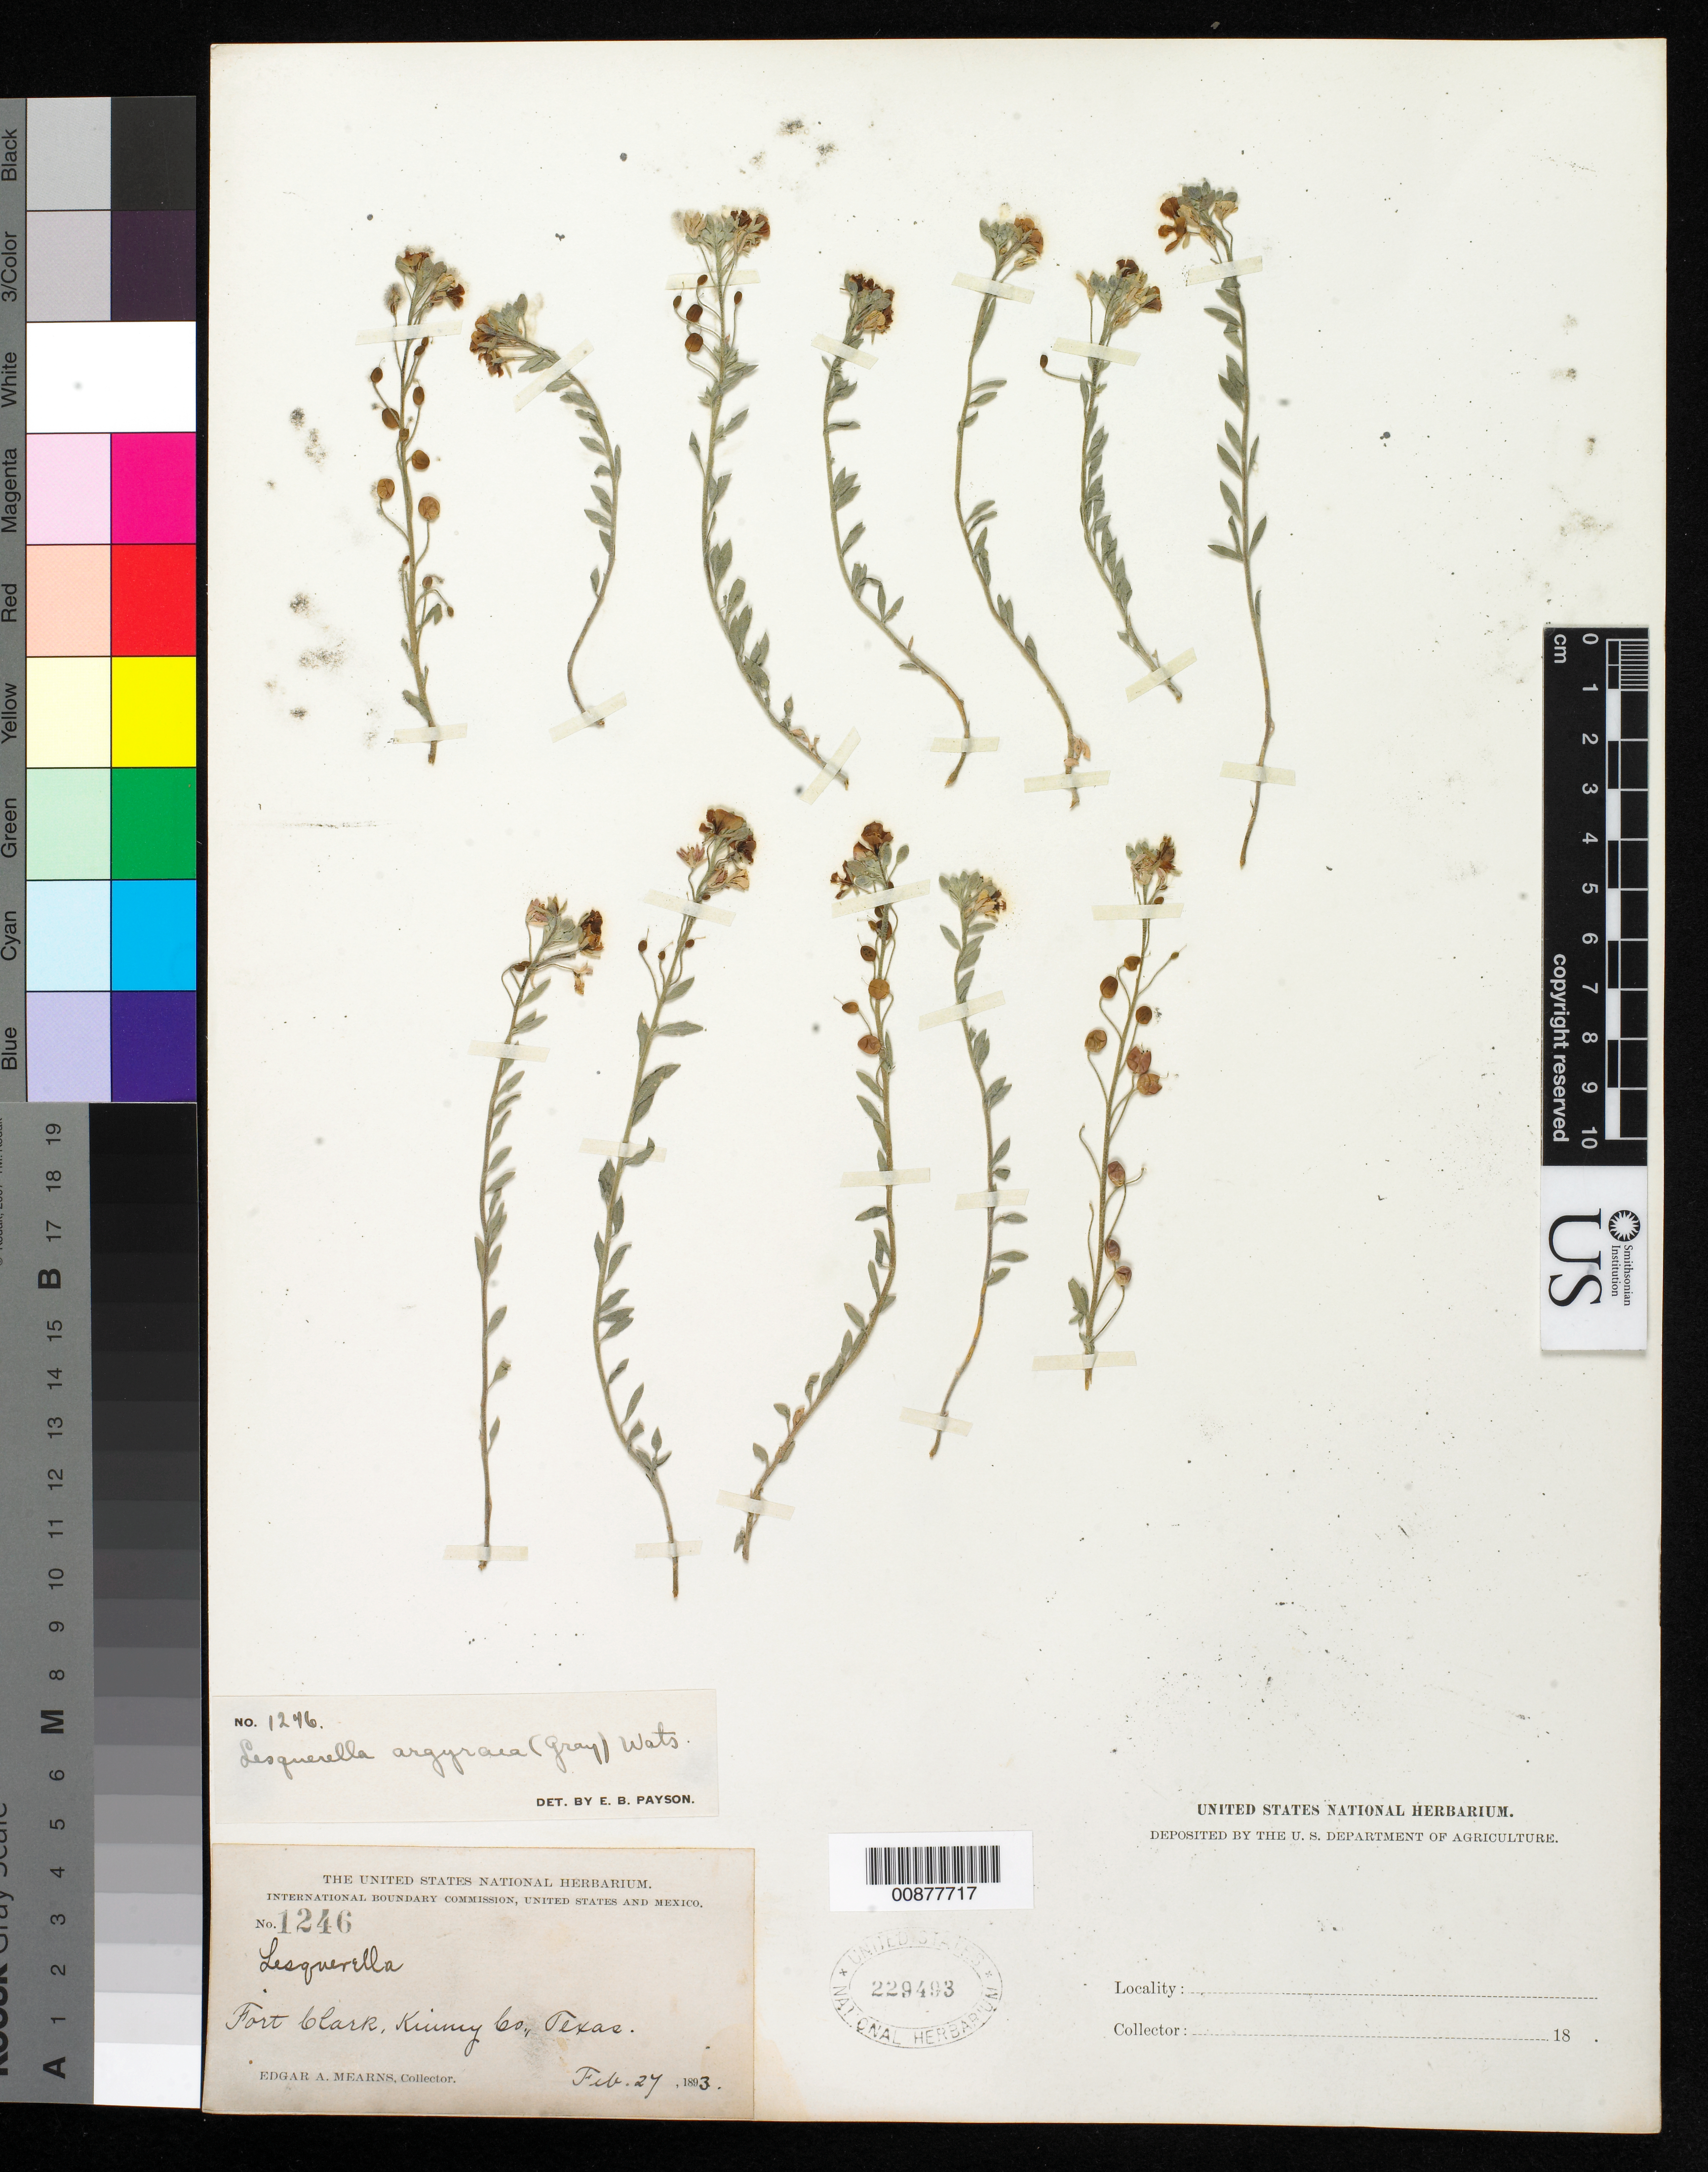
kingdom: Plantae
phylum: Tracheophyta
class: Magnoliopsida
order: Brassicales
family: Brassicaceae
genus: Lesquerella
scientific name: Lesquerella argyraea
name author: (A. Gray) S. Watson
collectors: E. A. Mearns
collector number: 1246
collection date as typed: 27 Feb 1893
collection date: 1893-02-27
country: United States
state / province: Texas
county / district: Kinney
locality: Fort Clark, Kinney County, Texas.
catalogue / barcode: US 229493